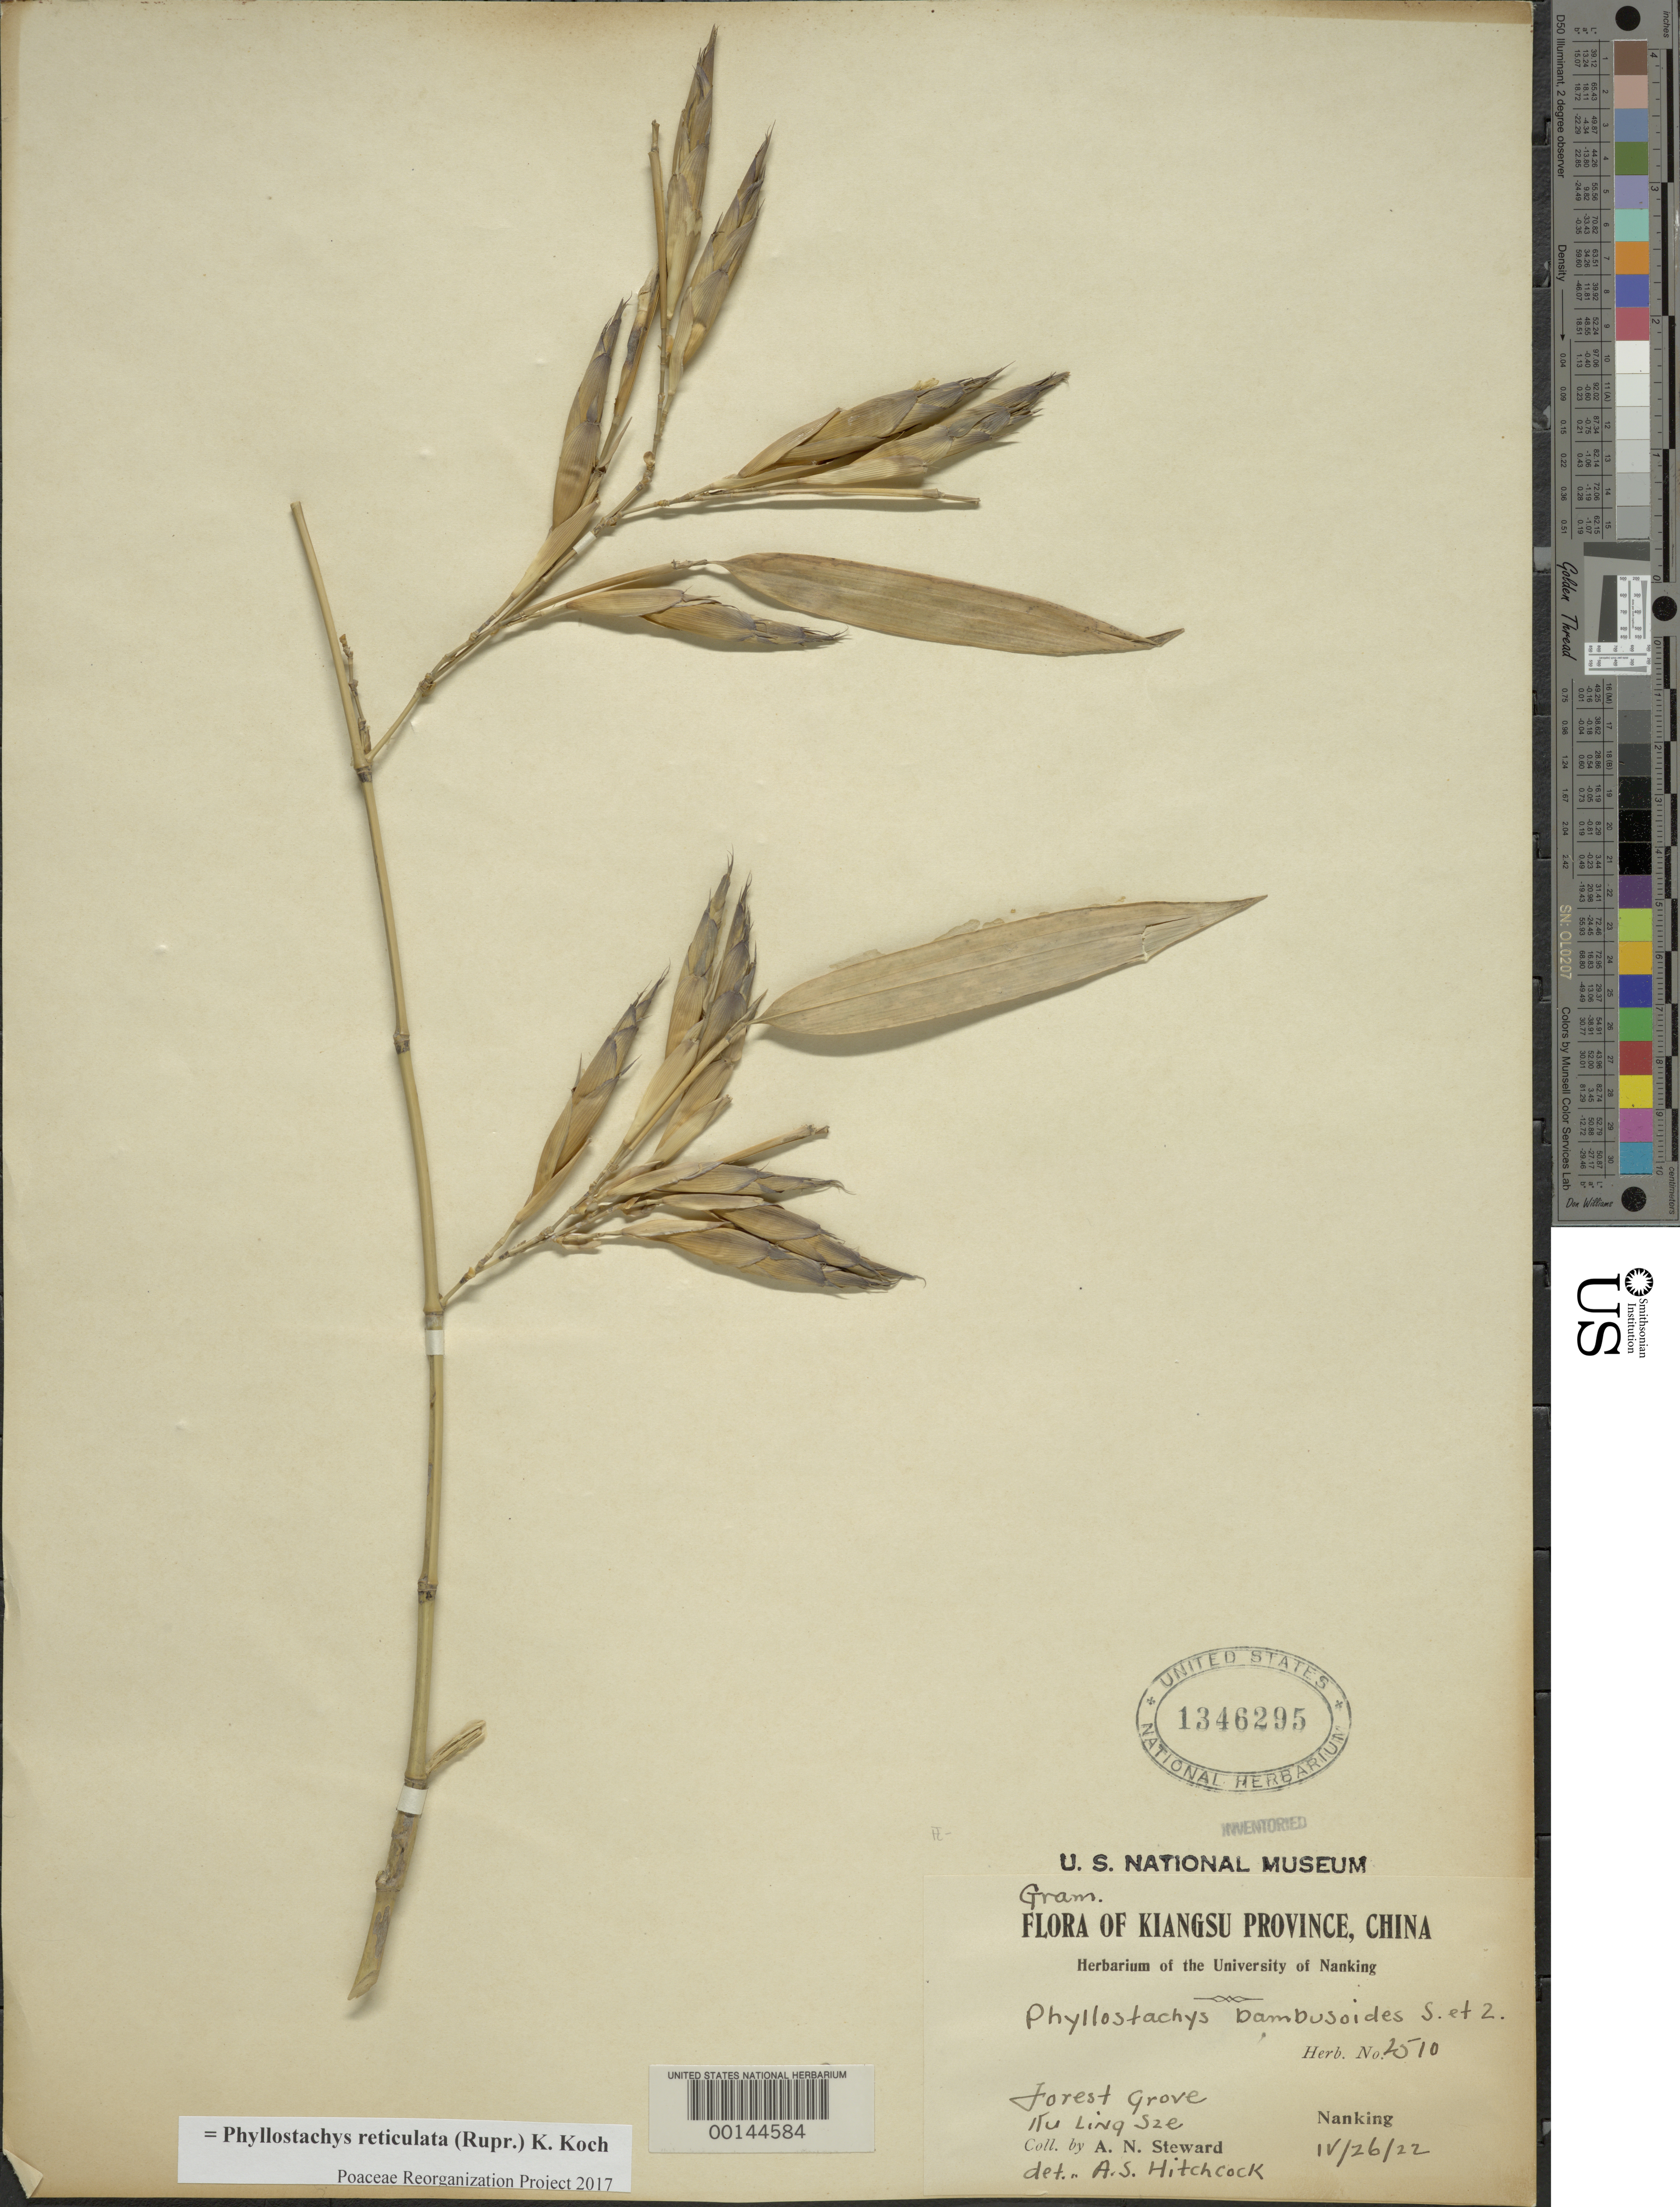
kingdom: Plantae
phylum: Tracheophyta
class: Liliopsida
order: Poales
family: Poaceae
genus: Phyllostachys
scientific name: Phyllostachys reticulata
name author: (Rupr.) K. Koch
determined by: Poaceae Reorganization Project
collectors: A. N. Steward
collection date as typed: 26 Apr 1922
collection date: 1922-04-26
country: China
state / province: Jiangsu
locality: Nanking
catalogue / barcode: US 1346295